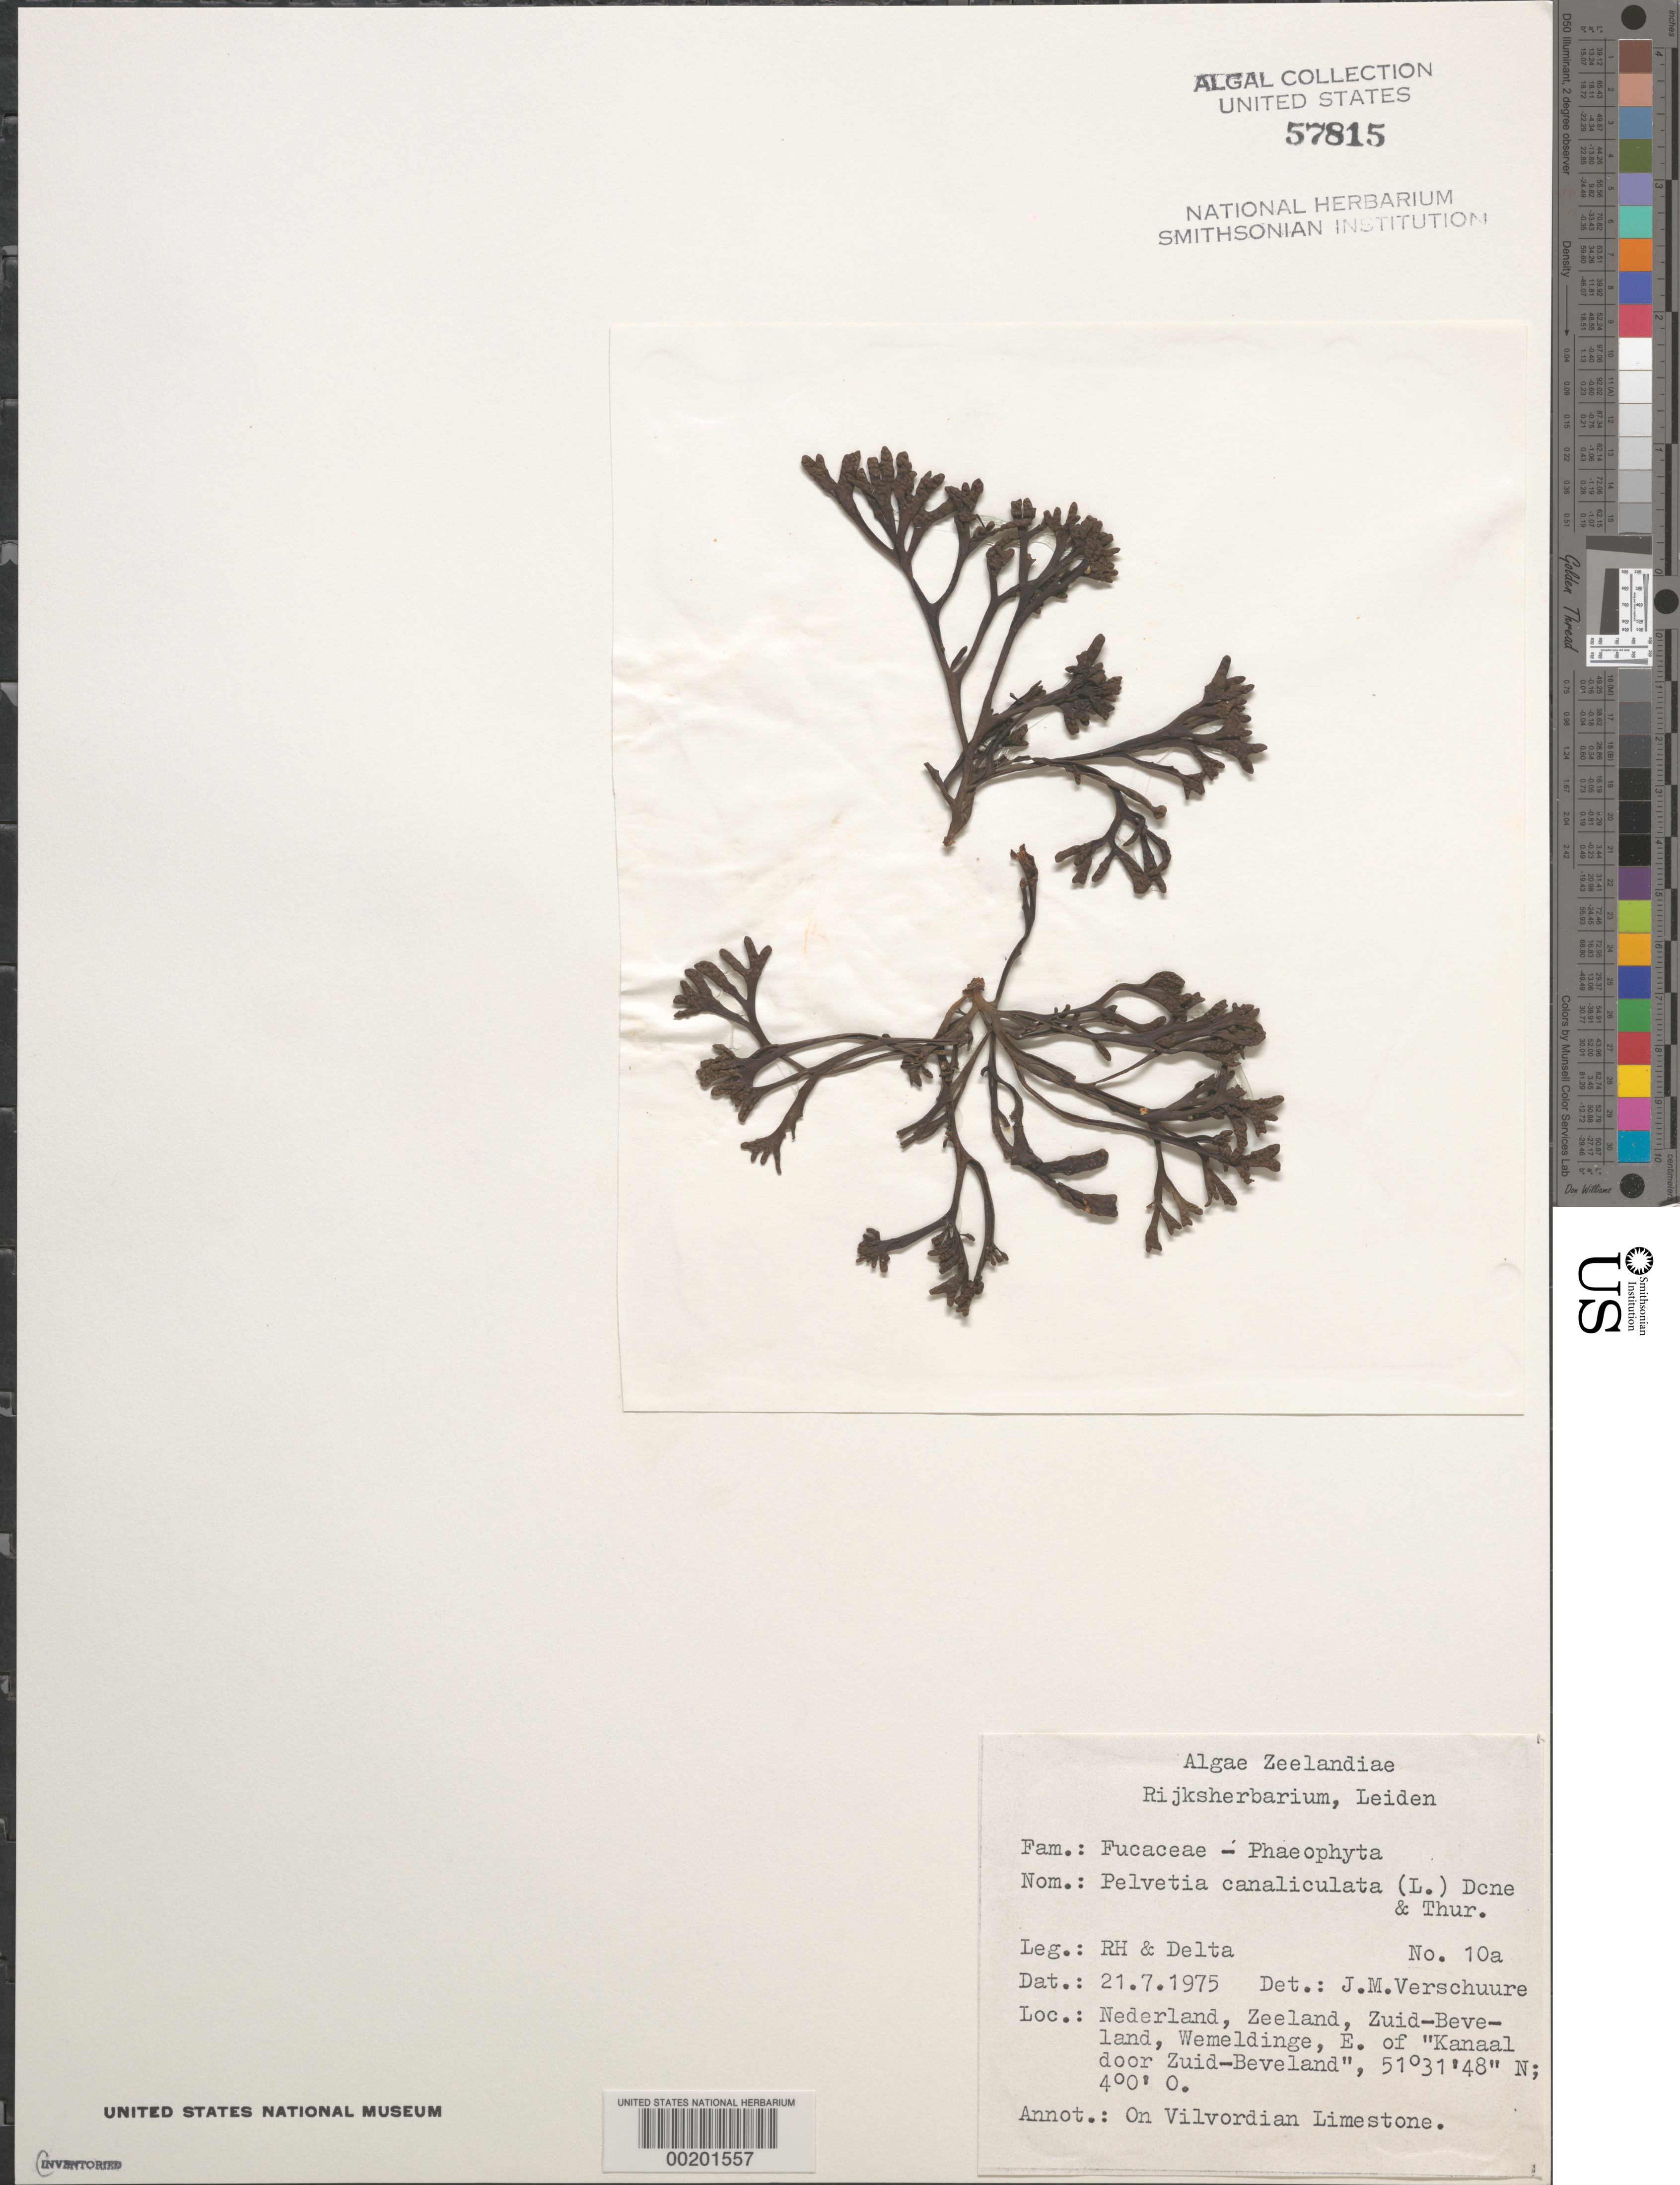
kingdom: Chromista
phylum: Ochrophyta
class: Phaeophyceae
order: Fucales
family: Fucaceae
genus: Pelvetia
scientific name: Pelvetia canaliculata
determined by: Verschuure, J. M.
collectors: R.H. & Delta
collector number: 10a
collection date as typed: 21 Jul 1975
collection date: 1975-07-21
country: Netherlands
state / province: Zeeland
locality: Zuid-beveland, wemeldinge, east of kanaal door zuid-beveland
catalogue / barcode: US 57815